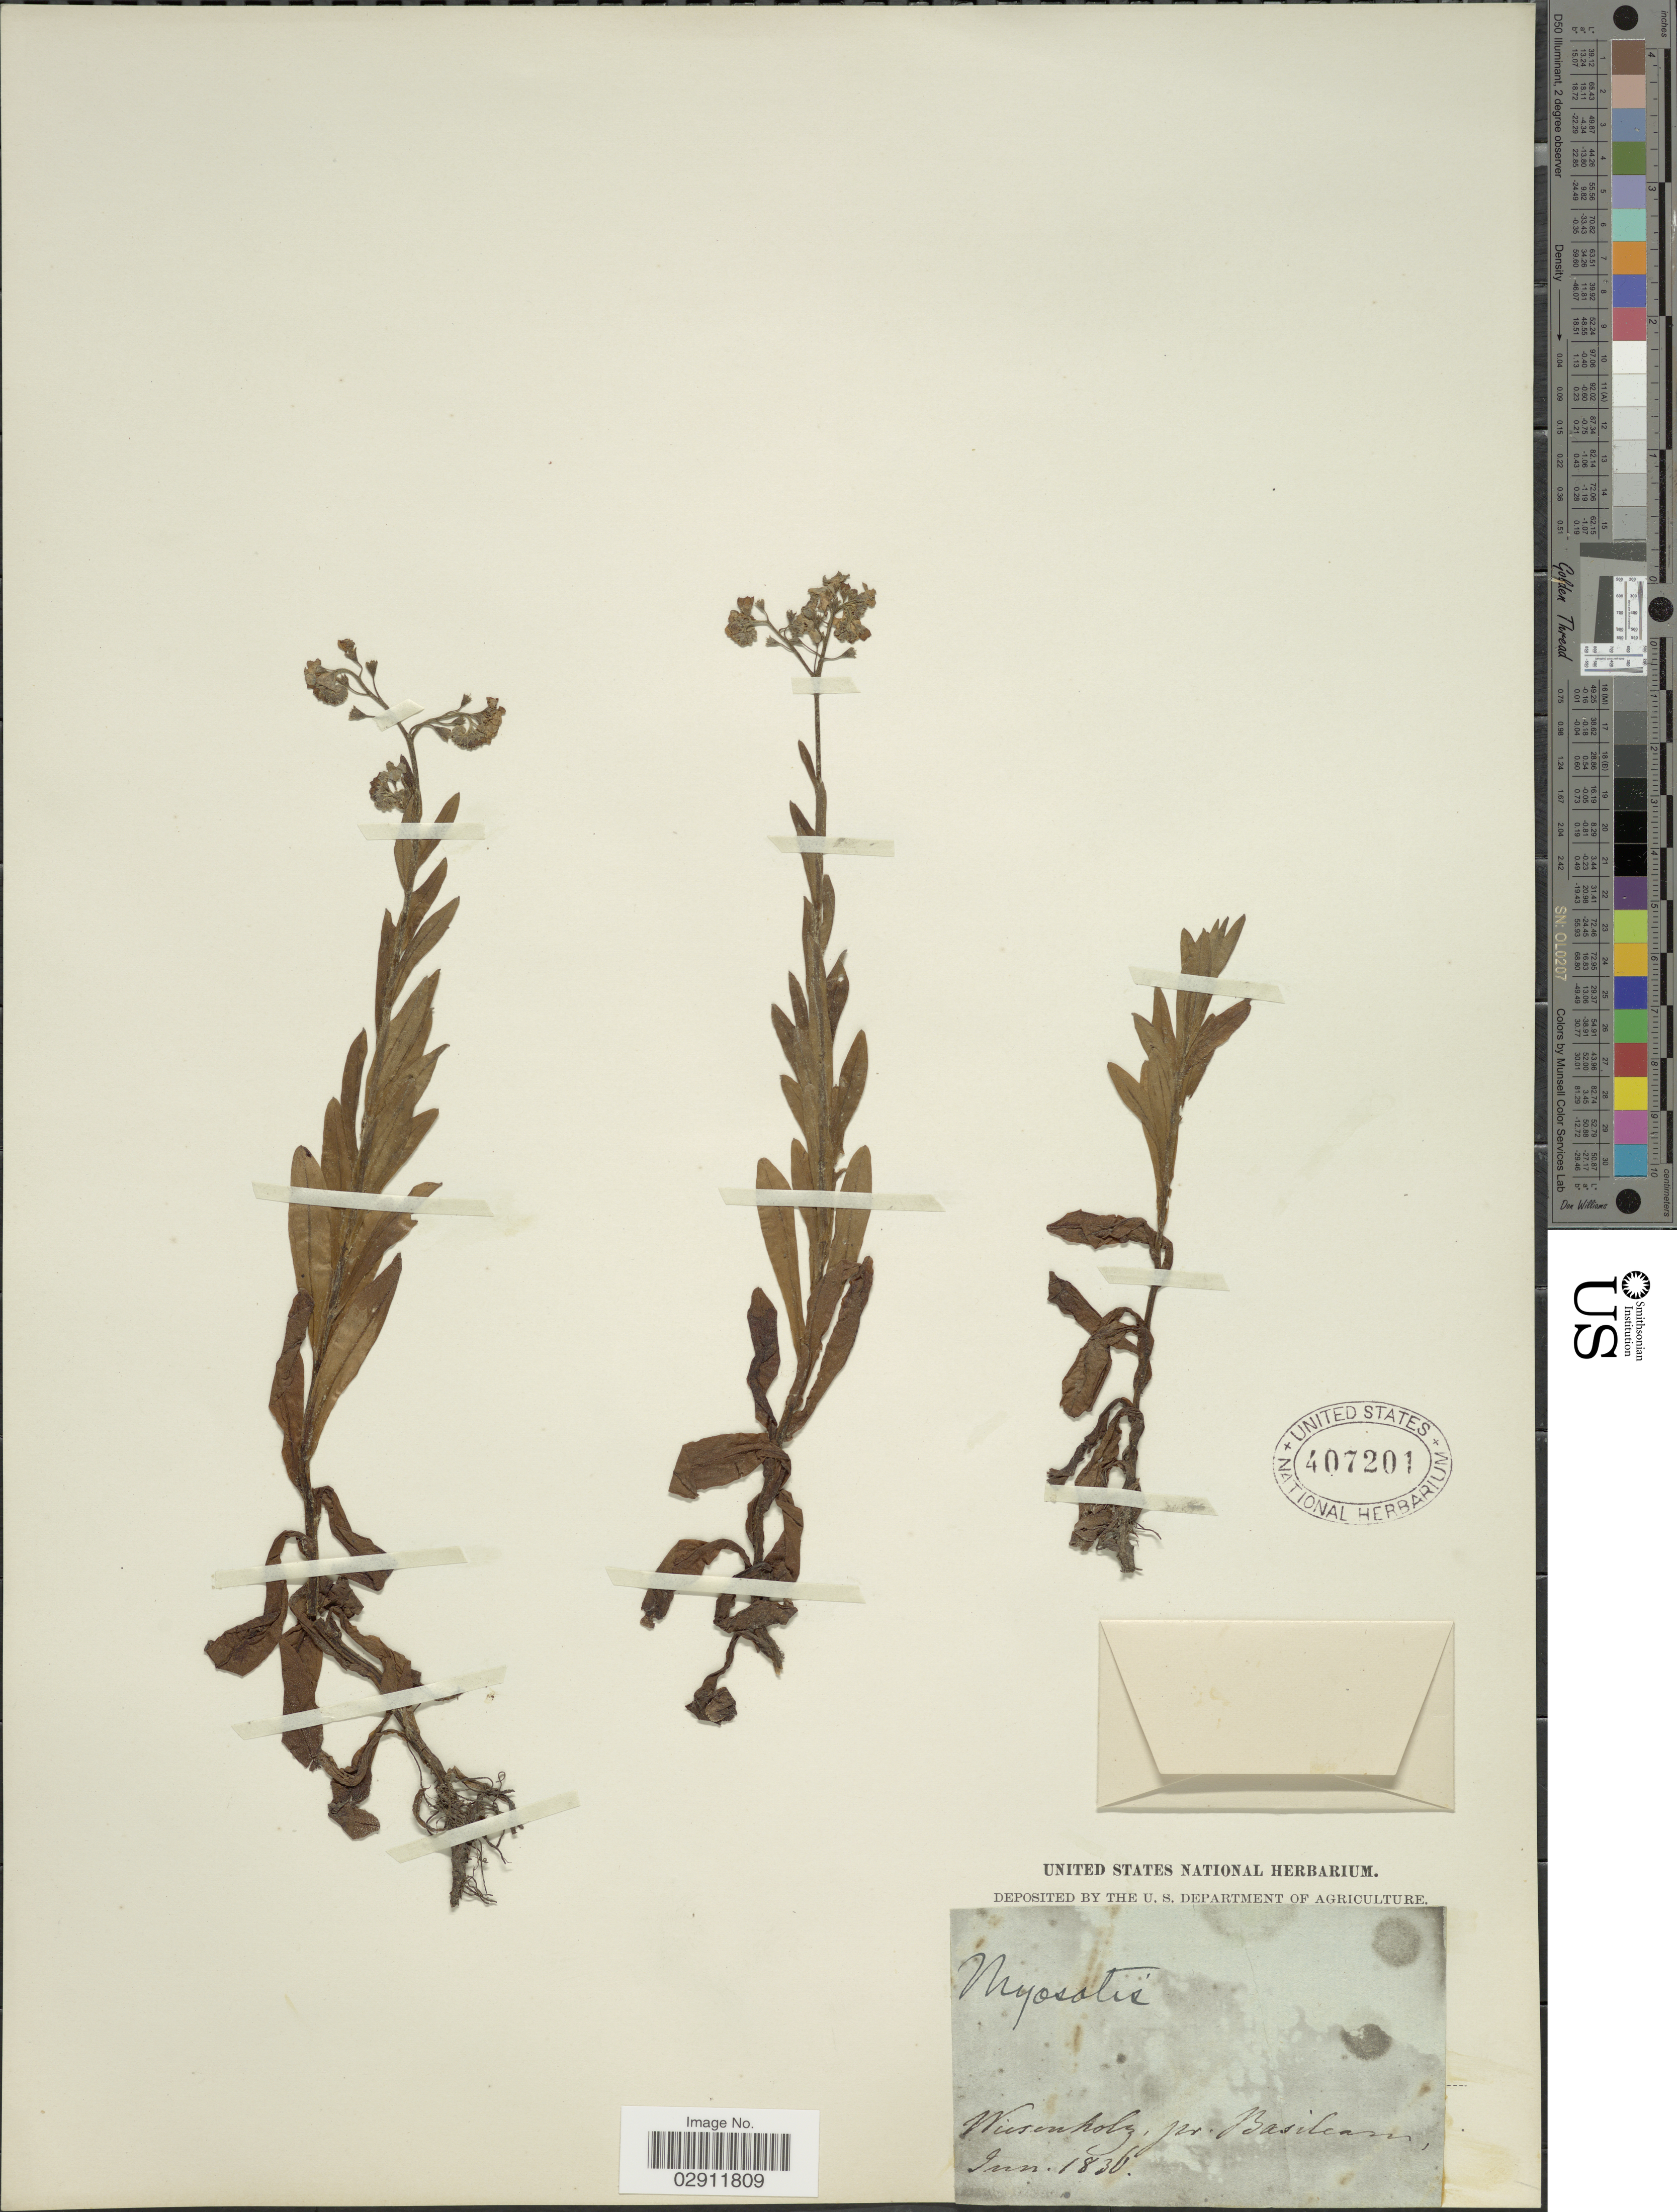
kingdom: Plantae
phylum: Tracheophyta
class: Magnoliopsida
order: Boraginales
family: Boraginaceae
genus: Myosotis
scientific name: Myosotis sp.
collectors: ex herb. United States National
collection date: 1836-06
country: Switzerland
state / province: Basel-Landschaft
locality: Wiesenholz, pr. Basileam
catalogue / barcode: US 407201